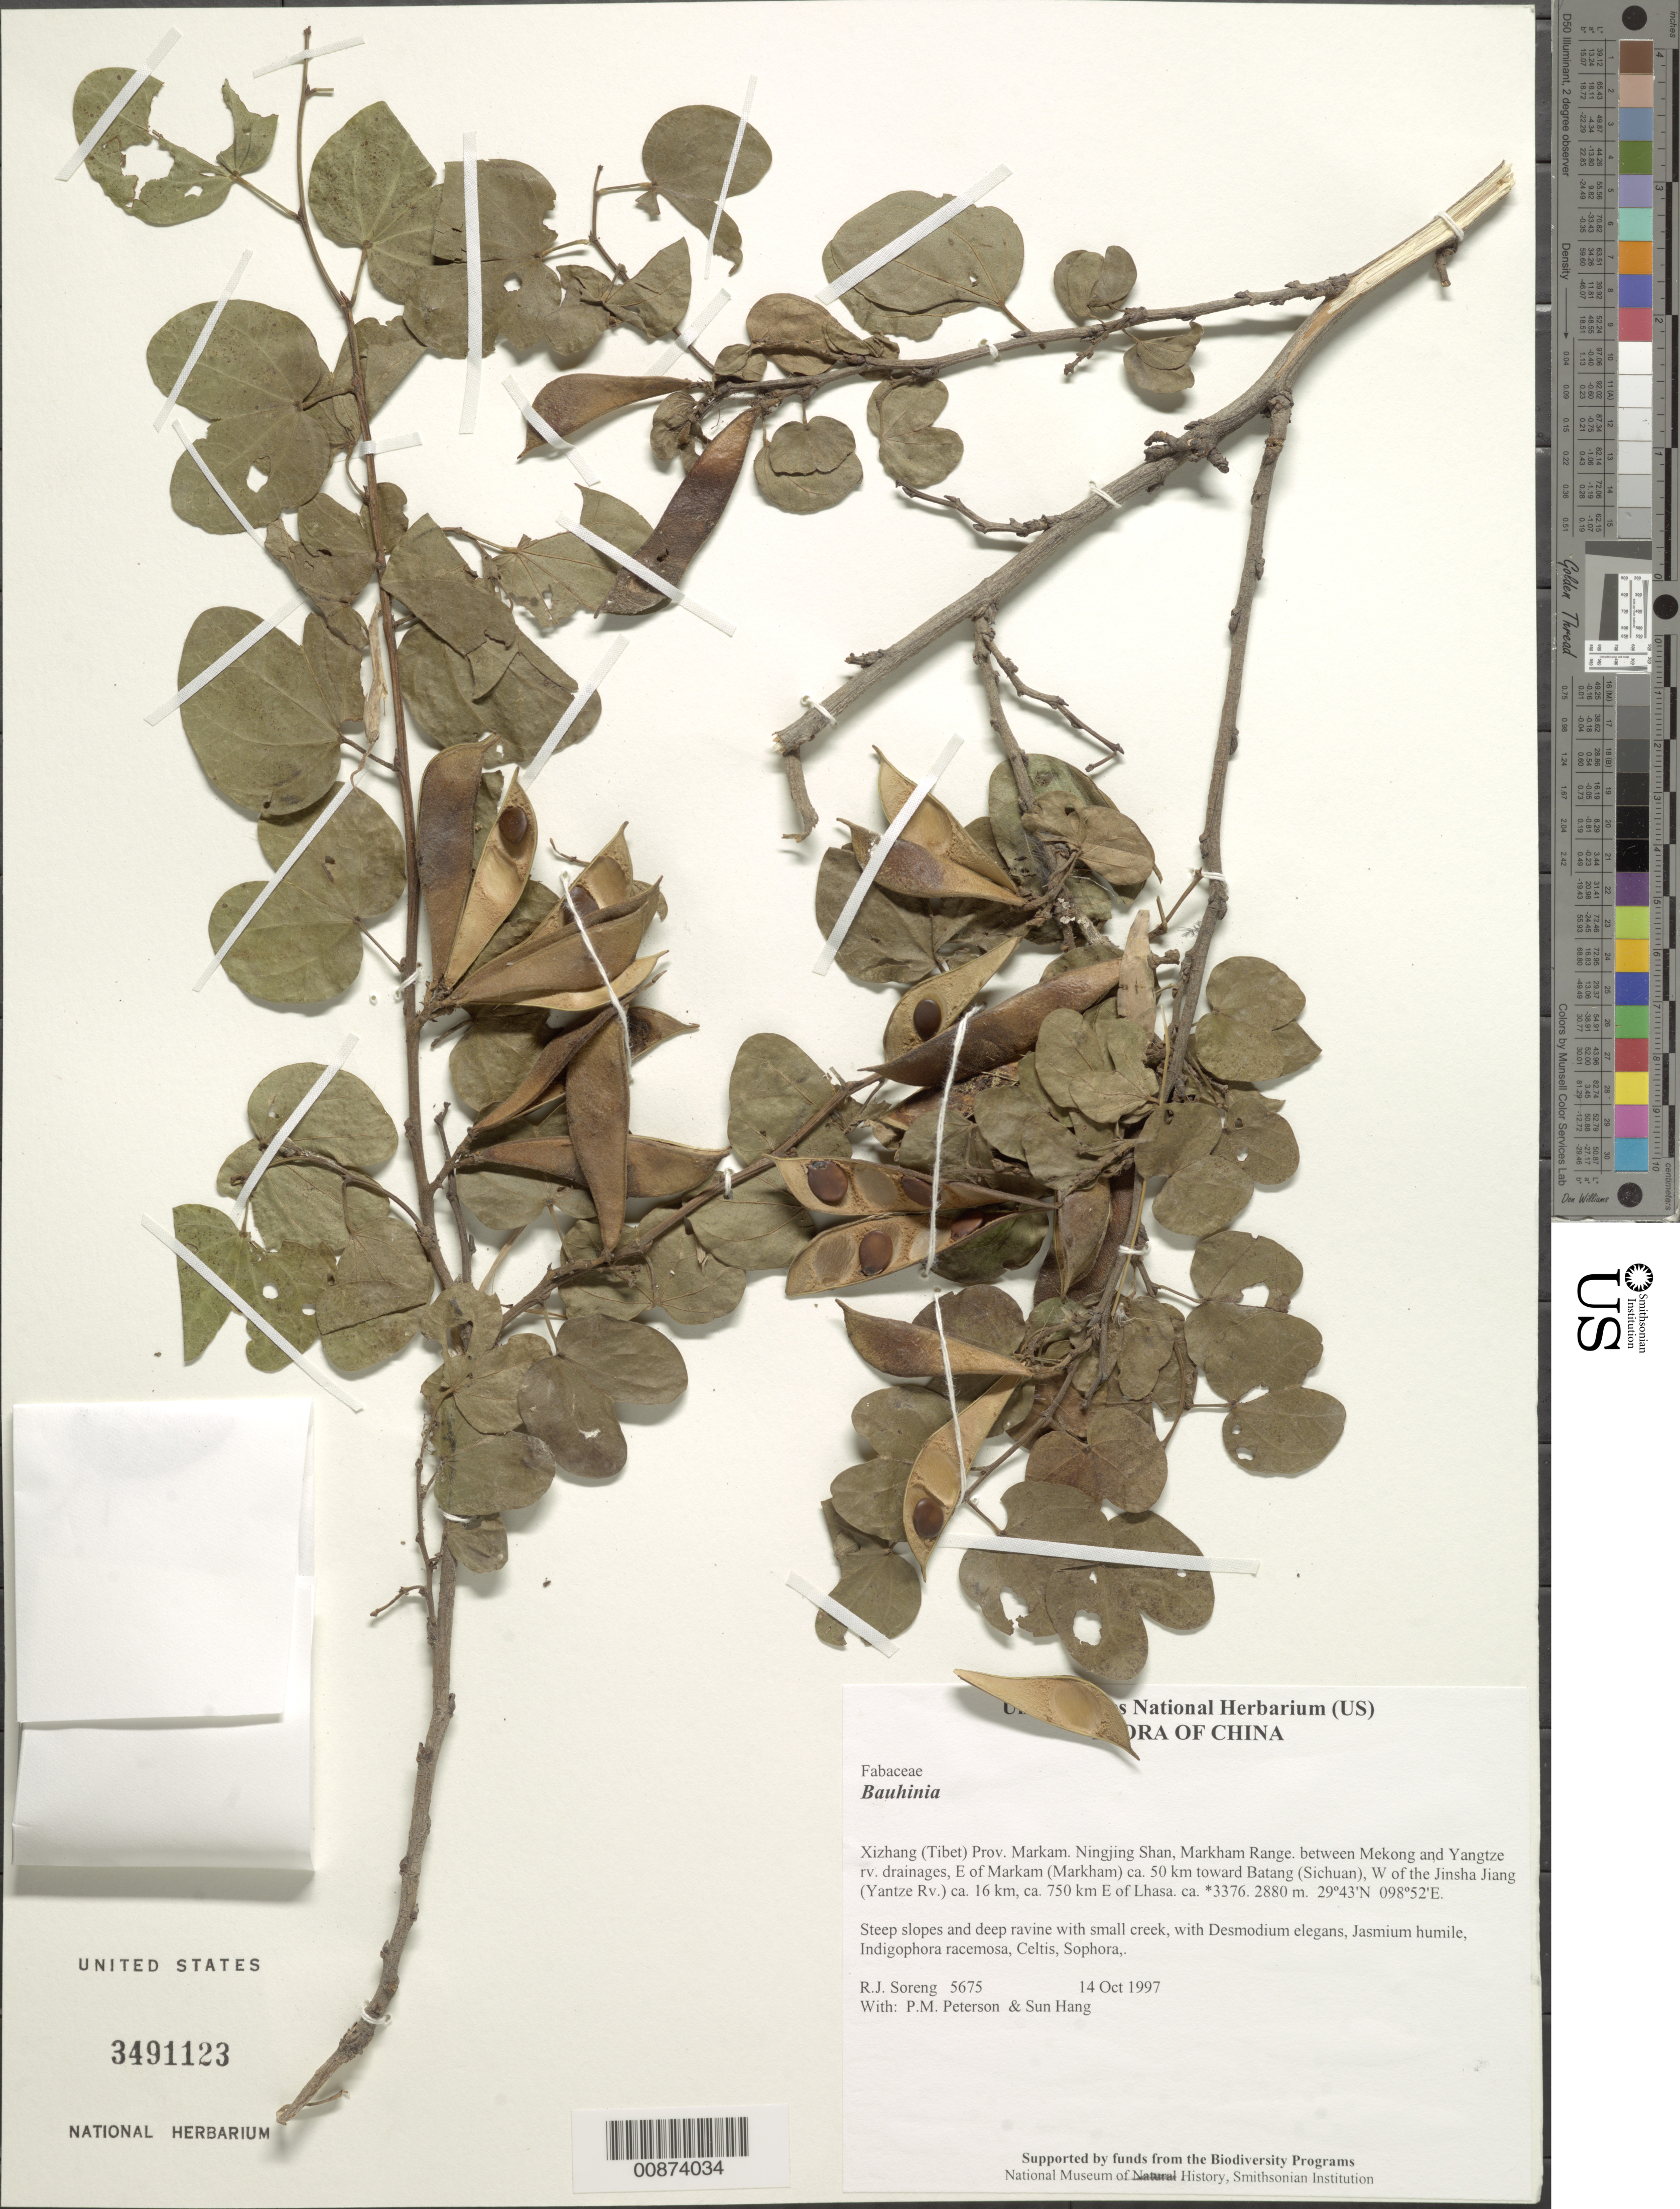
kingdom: Plantae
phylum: Tracheophyta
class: Magnoliopsida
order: Fabales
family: Fabaceae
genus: Phanera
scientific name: Phanera sp.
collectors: R. J. Soreng, P. M. Peterson & Sun Hang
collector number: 5675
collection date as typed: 14 Oct 1997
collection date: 1997-10-14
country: China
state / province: Xizang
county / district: Markam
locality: Ningjing Shan, Markham Range. between Mekong and Yangtze rv. drainages, E of Markam (Markham) ca. 50 km toward Batang (Sichuan), W of the Jinsha Jiang (Yantze Rv.) ca. 16 km, ca. 750 km E of Lhasa. ca. *3376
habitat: Steep slopes and deep ravine with small creek, with Desmodium elegans, Jasmium humile, Indigophora racemosa, Celtis, Sophora,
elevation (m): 2880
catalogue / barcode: US 3491123